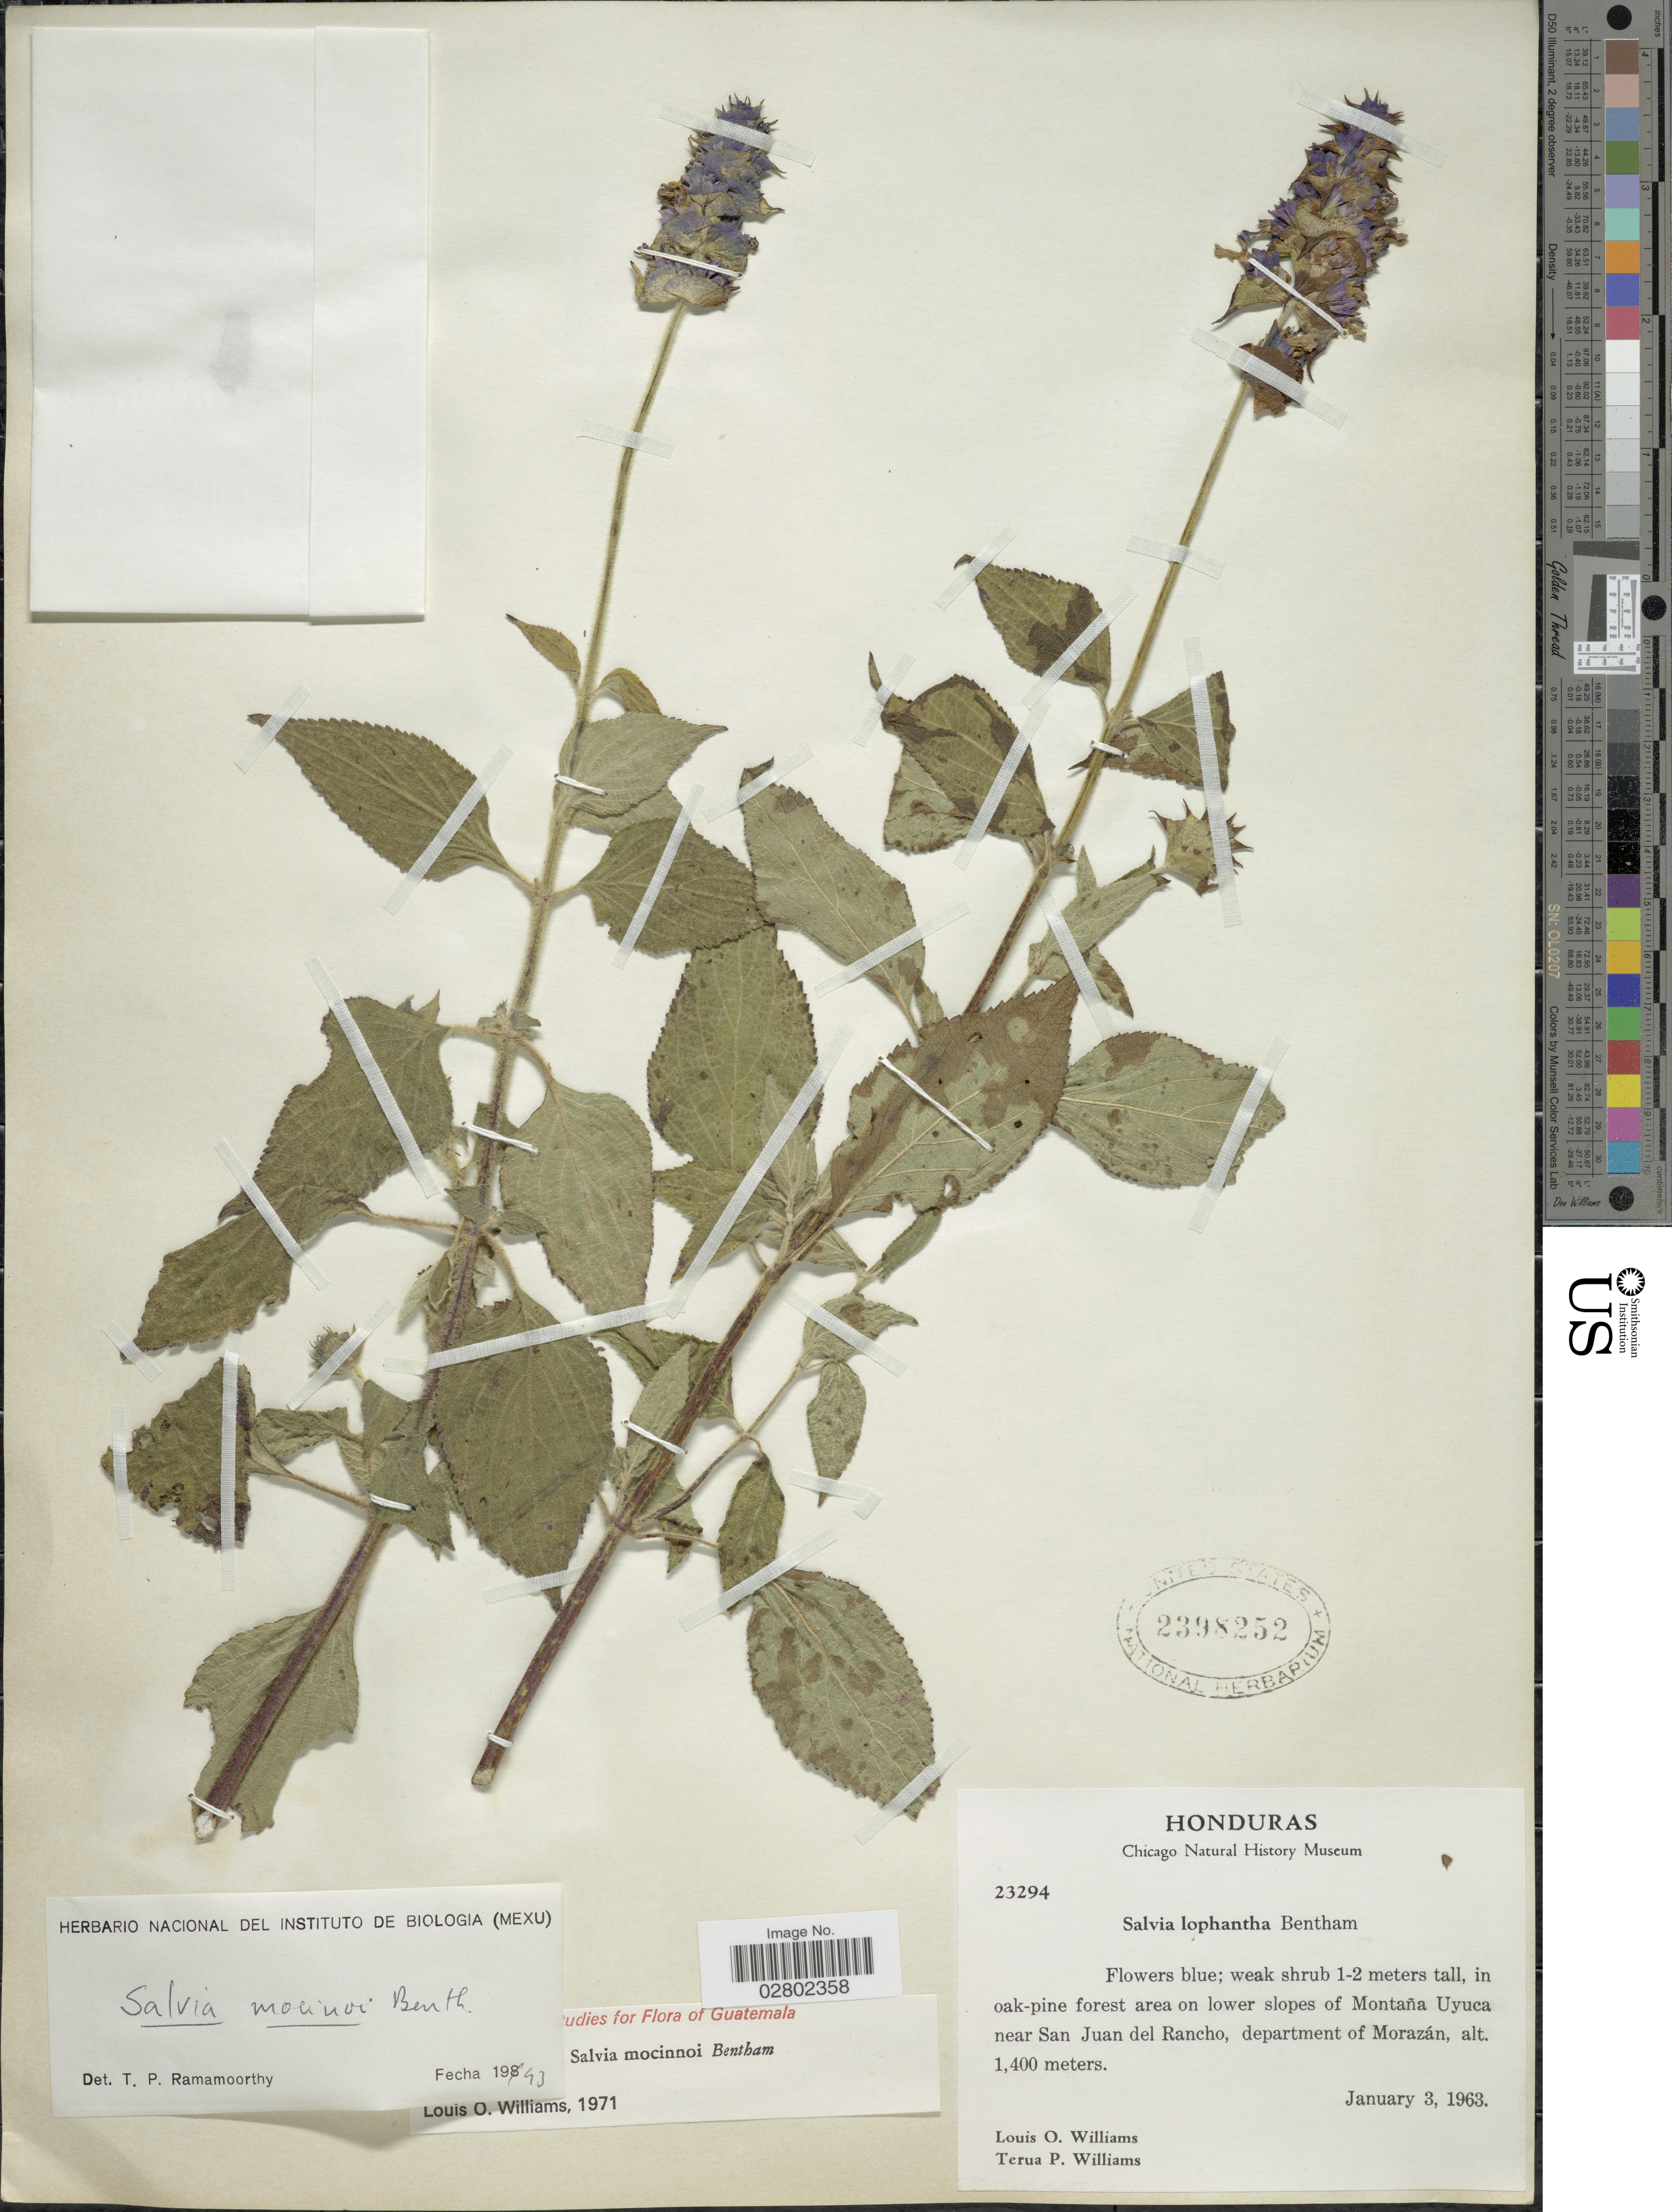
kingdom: Plantae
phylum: Tracheophyta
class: Magnoliopsida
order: Lamiales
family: Lamiaceae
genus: Salvia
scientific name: Salvia mocinoi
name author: Benth.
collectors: L. O. Williams & T. Williams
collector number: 23294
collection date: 1963-01-03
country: Honduras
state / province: Fco. Morazán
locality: In oak-pine forest area on lower slopes of Montaña Uyuca near San Juan del Rancho, department of Morazán.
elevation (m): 1400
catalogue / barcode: US 2398252